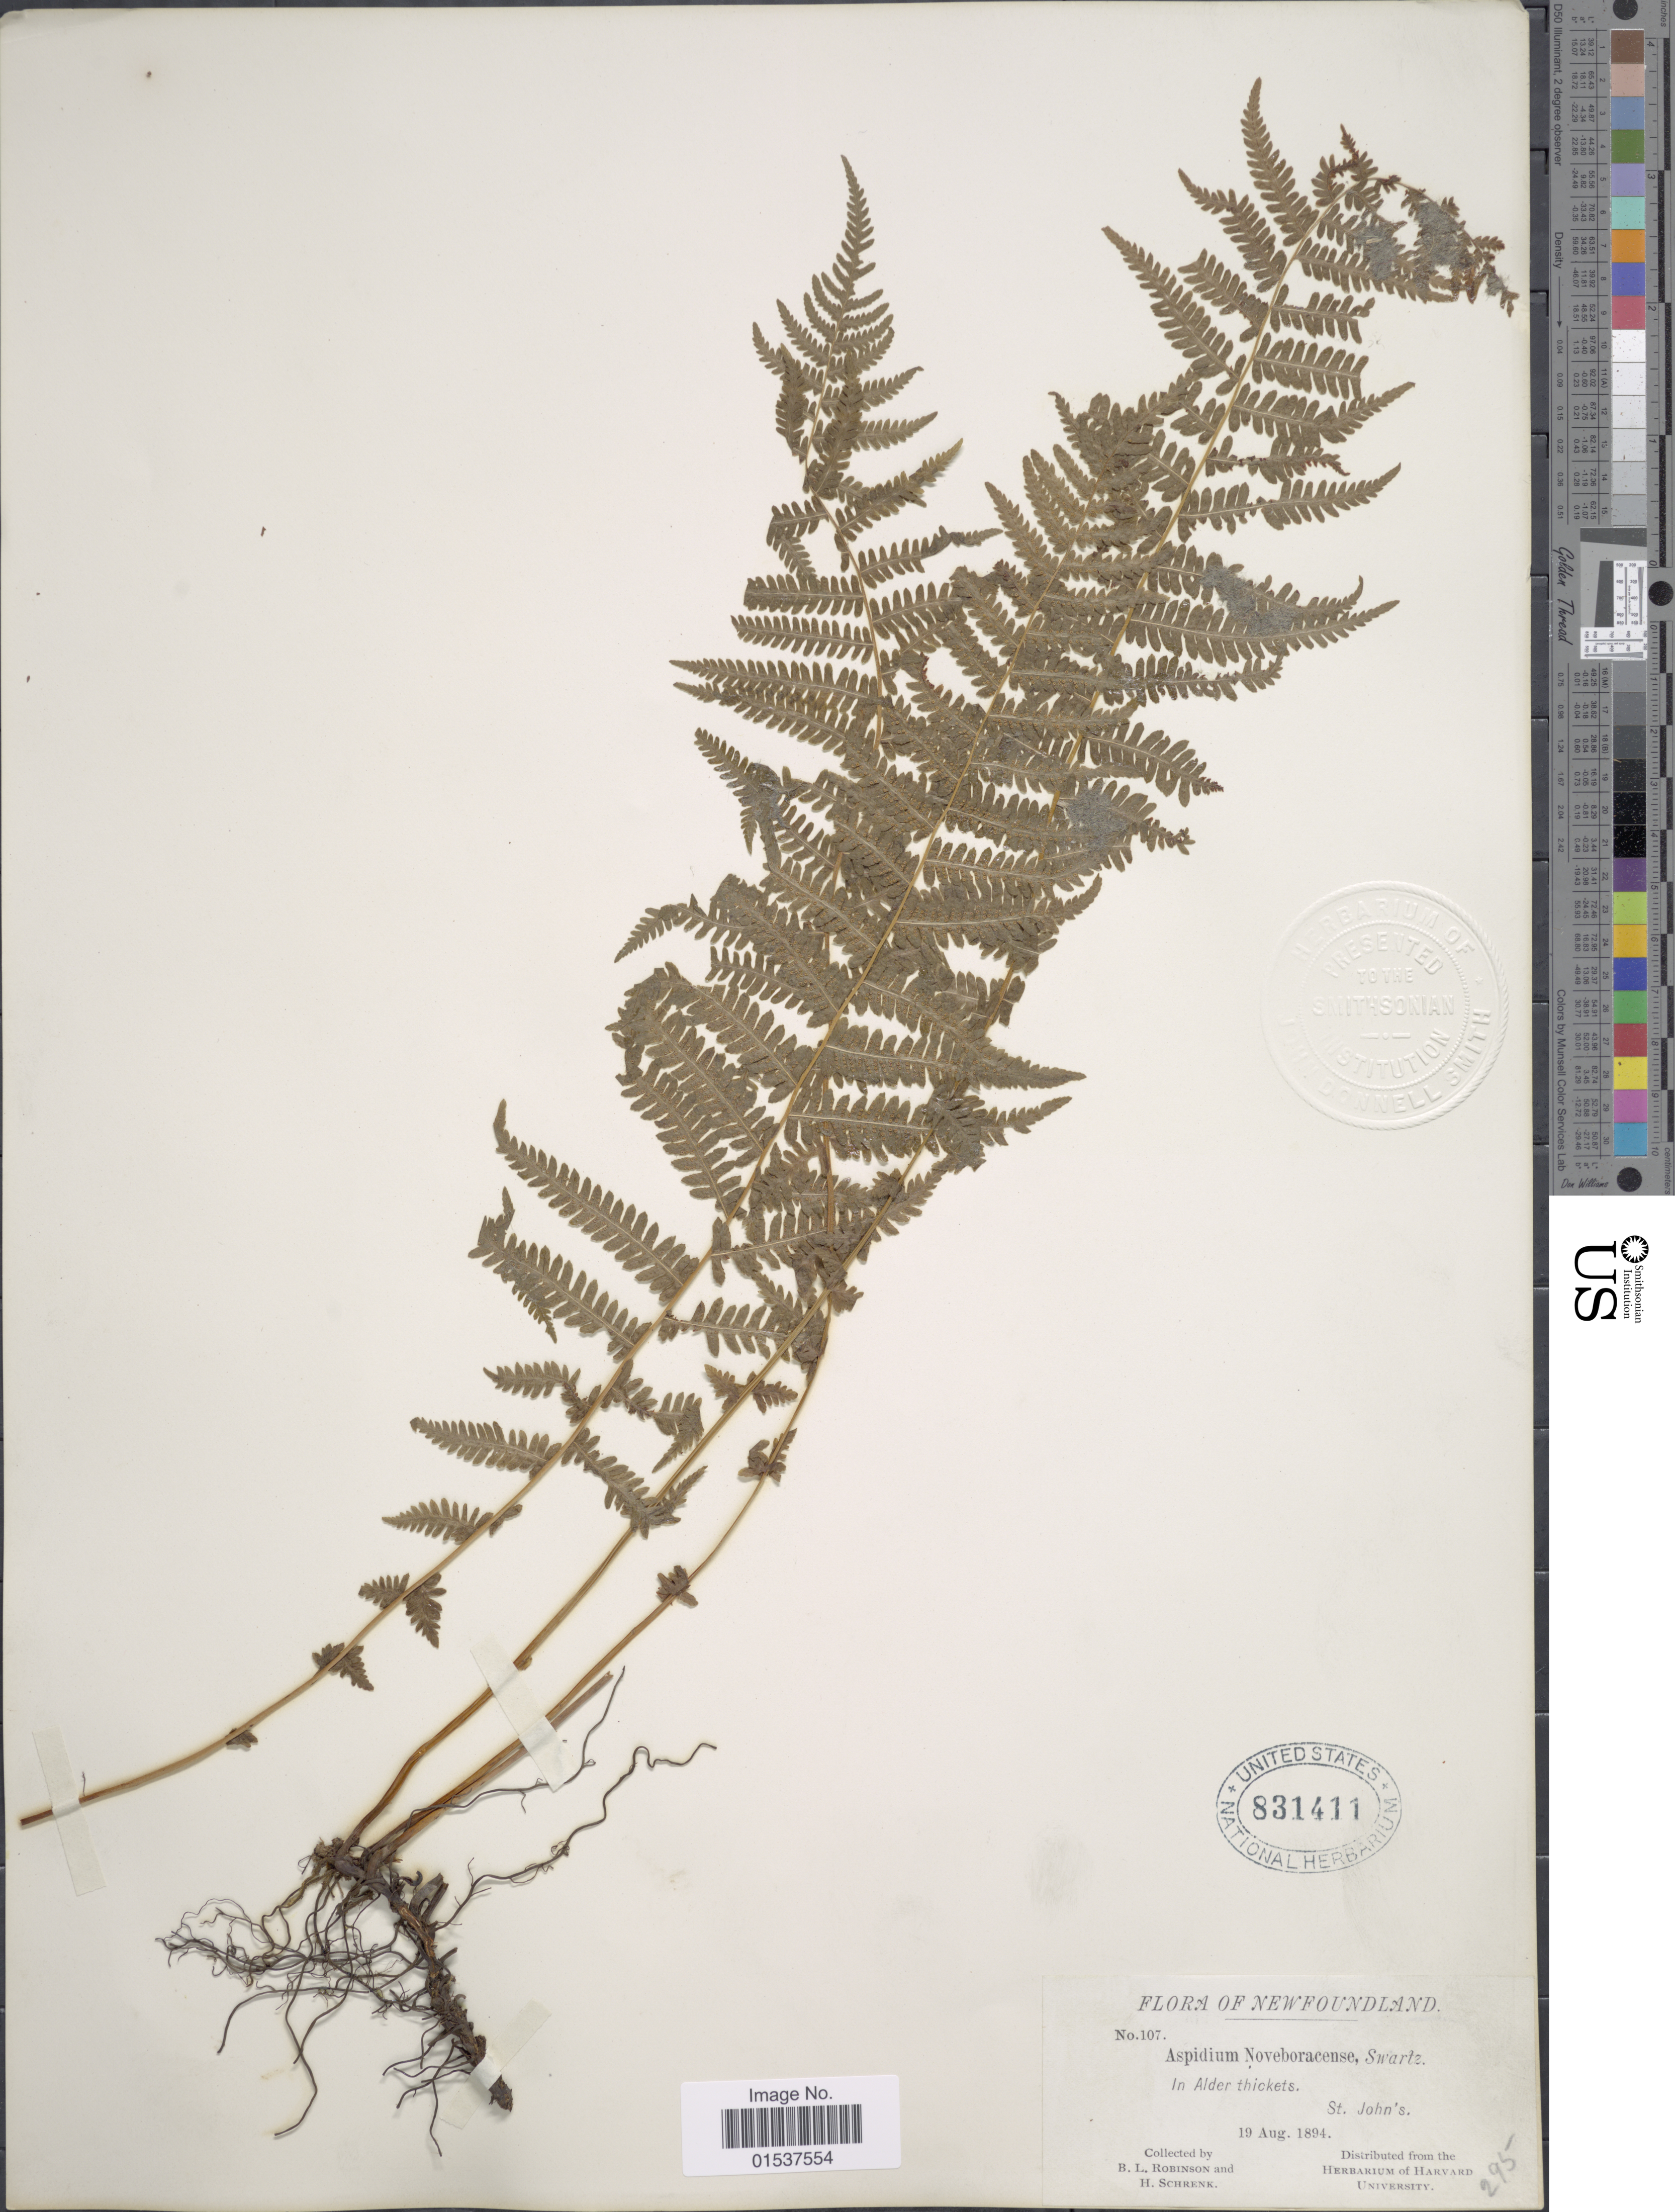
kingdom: Plantae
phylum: Tracheophyta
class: Polypodiopsida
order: Polypodiales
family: Thelypteridaceae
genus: Parathelypteris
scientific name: Parathelypteris noveboracensis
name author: (L.) Ching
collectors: B. L. Robinson & H. v. Schrenk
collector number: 107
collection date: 1894-08-19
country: Canada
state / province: Newfoundland and Labrador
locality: St. John's, Newfoundland. In Alder thickets.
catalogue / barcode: US 831411